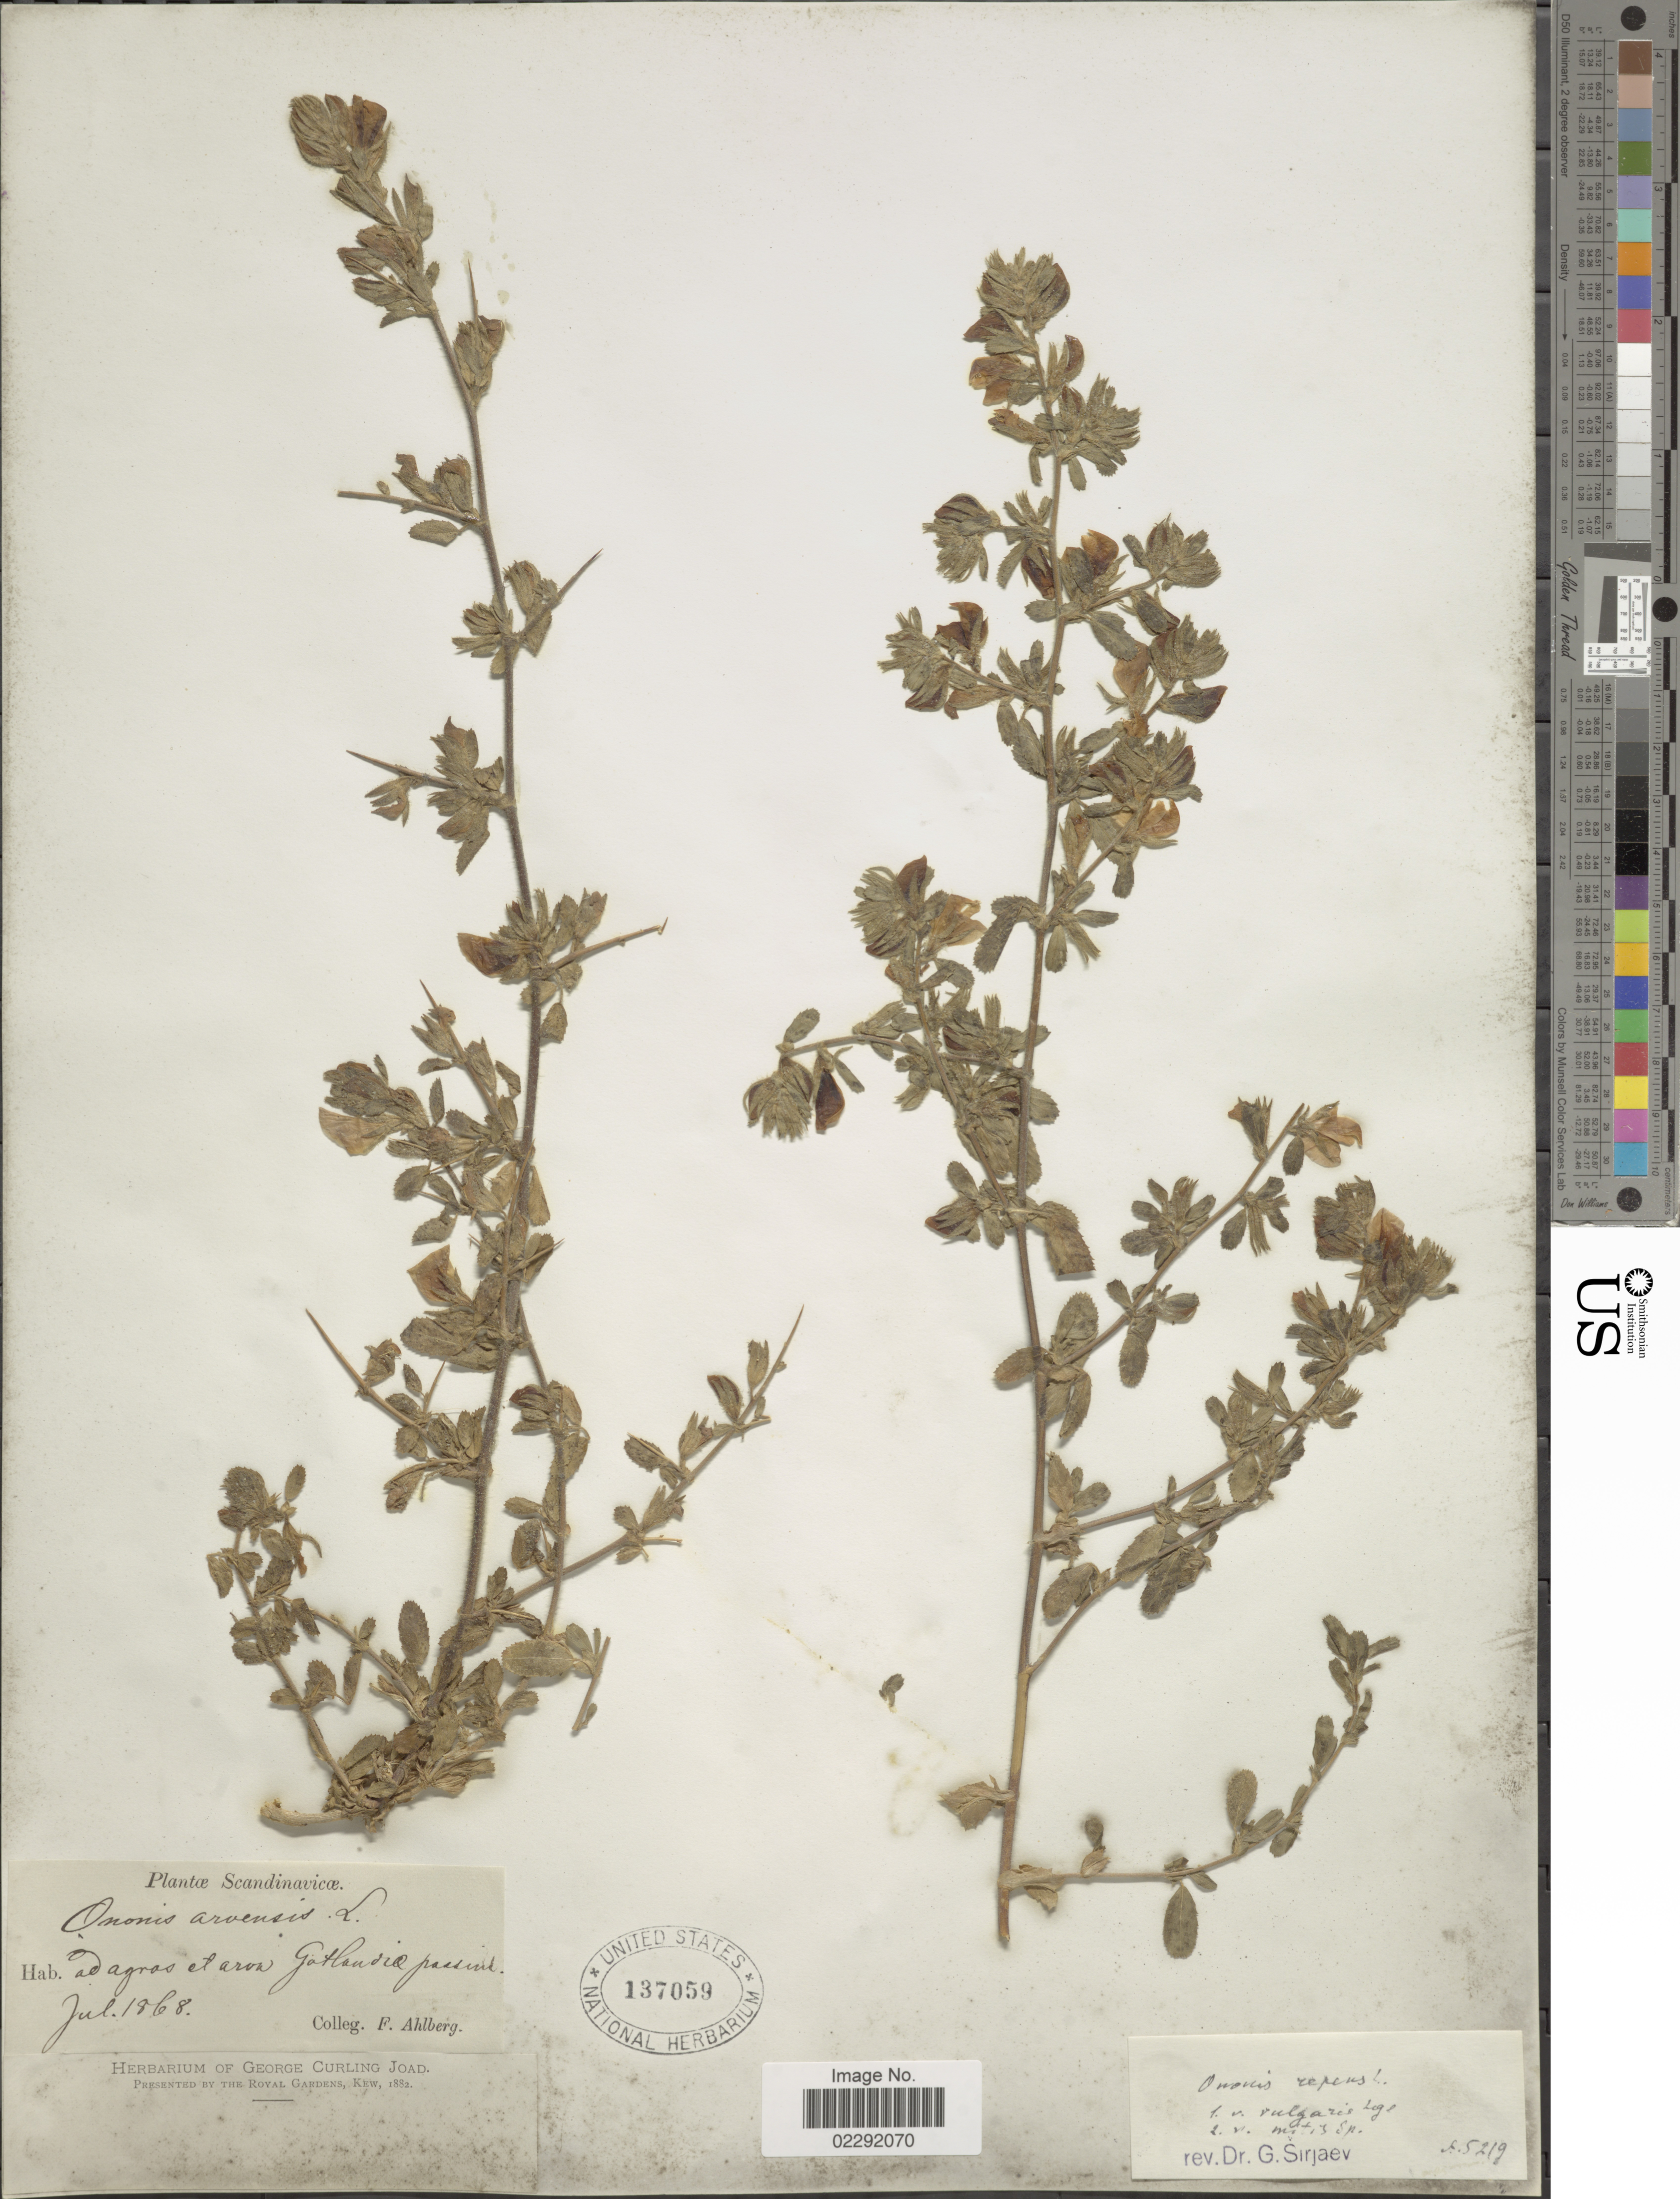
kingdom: Plantae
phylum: Tracheophyta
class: Magnoliopsida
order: Fabales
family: Fabaceae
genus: Ononis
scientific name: Ononis repens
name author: L.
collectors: F. Ahlberg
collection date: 1868-07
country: Sweden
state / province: Gotland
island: Gotland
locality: Scandinavicae, ad agros et arvu Gotlandia passim [Scandinavia, at fields and farmland, Gotland, here and there]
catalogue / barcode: US 137059